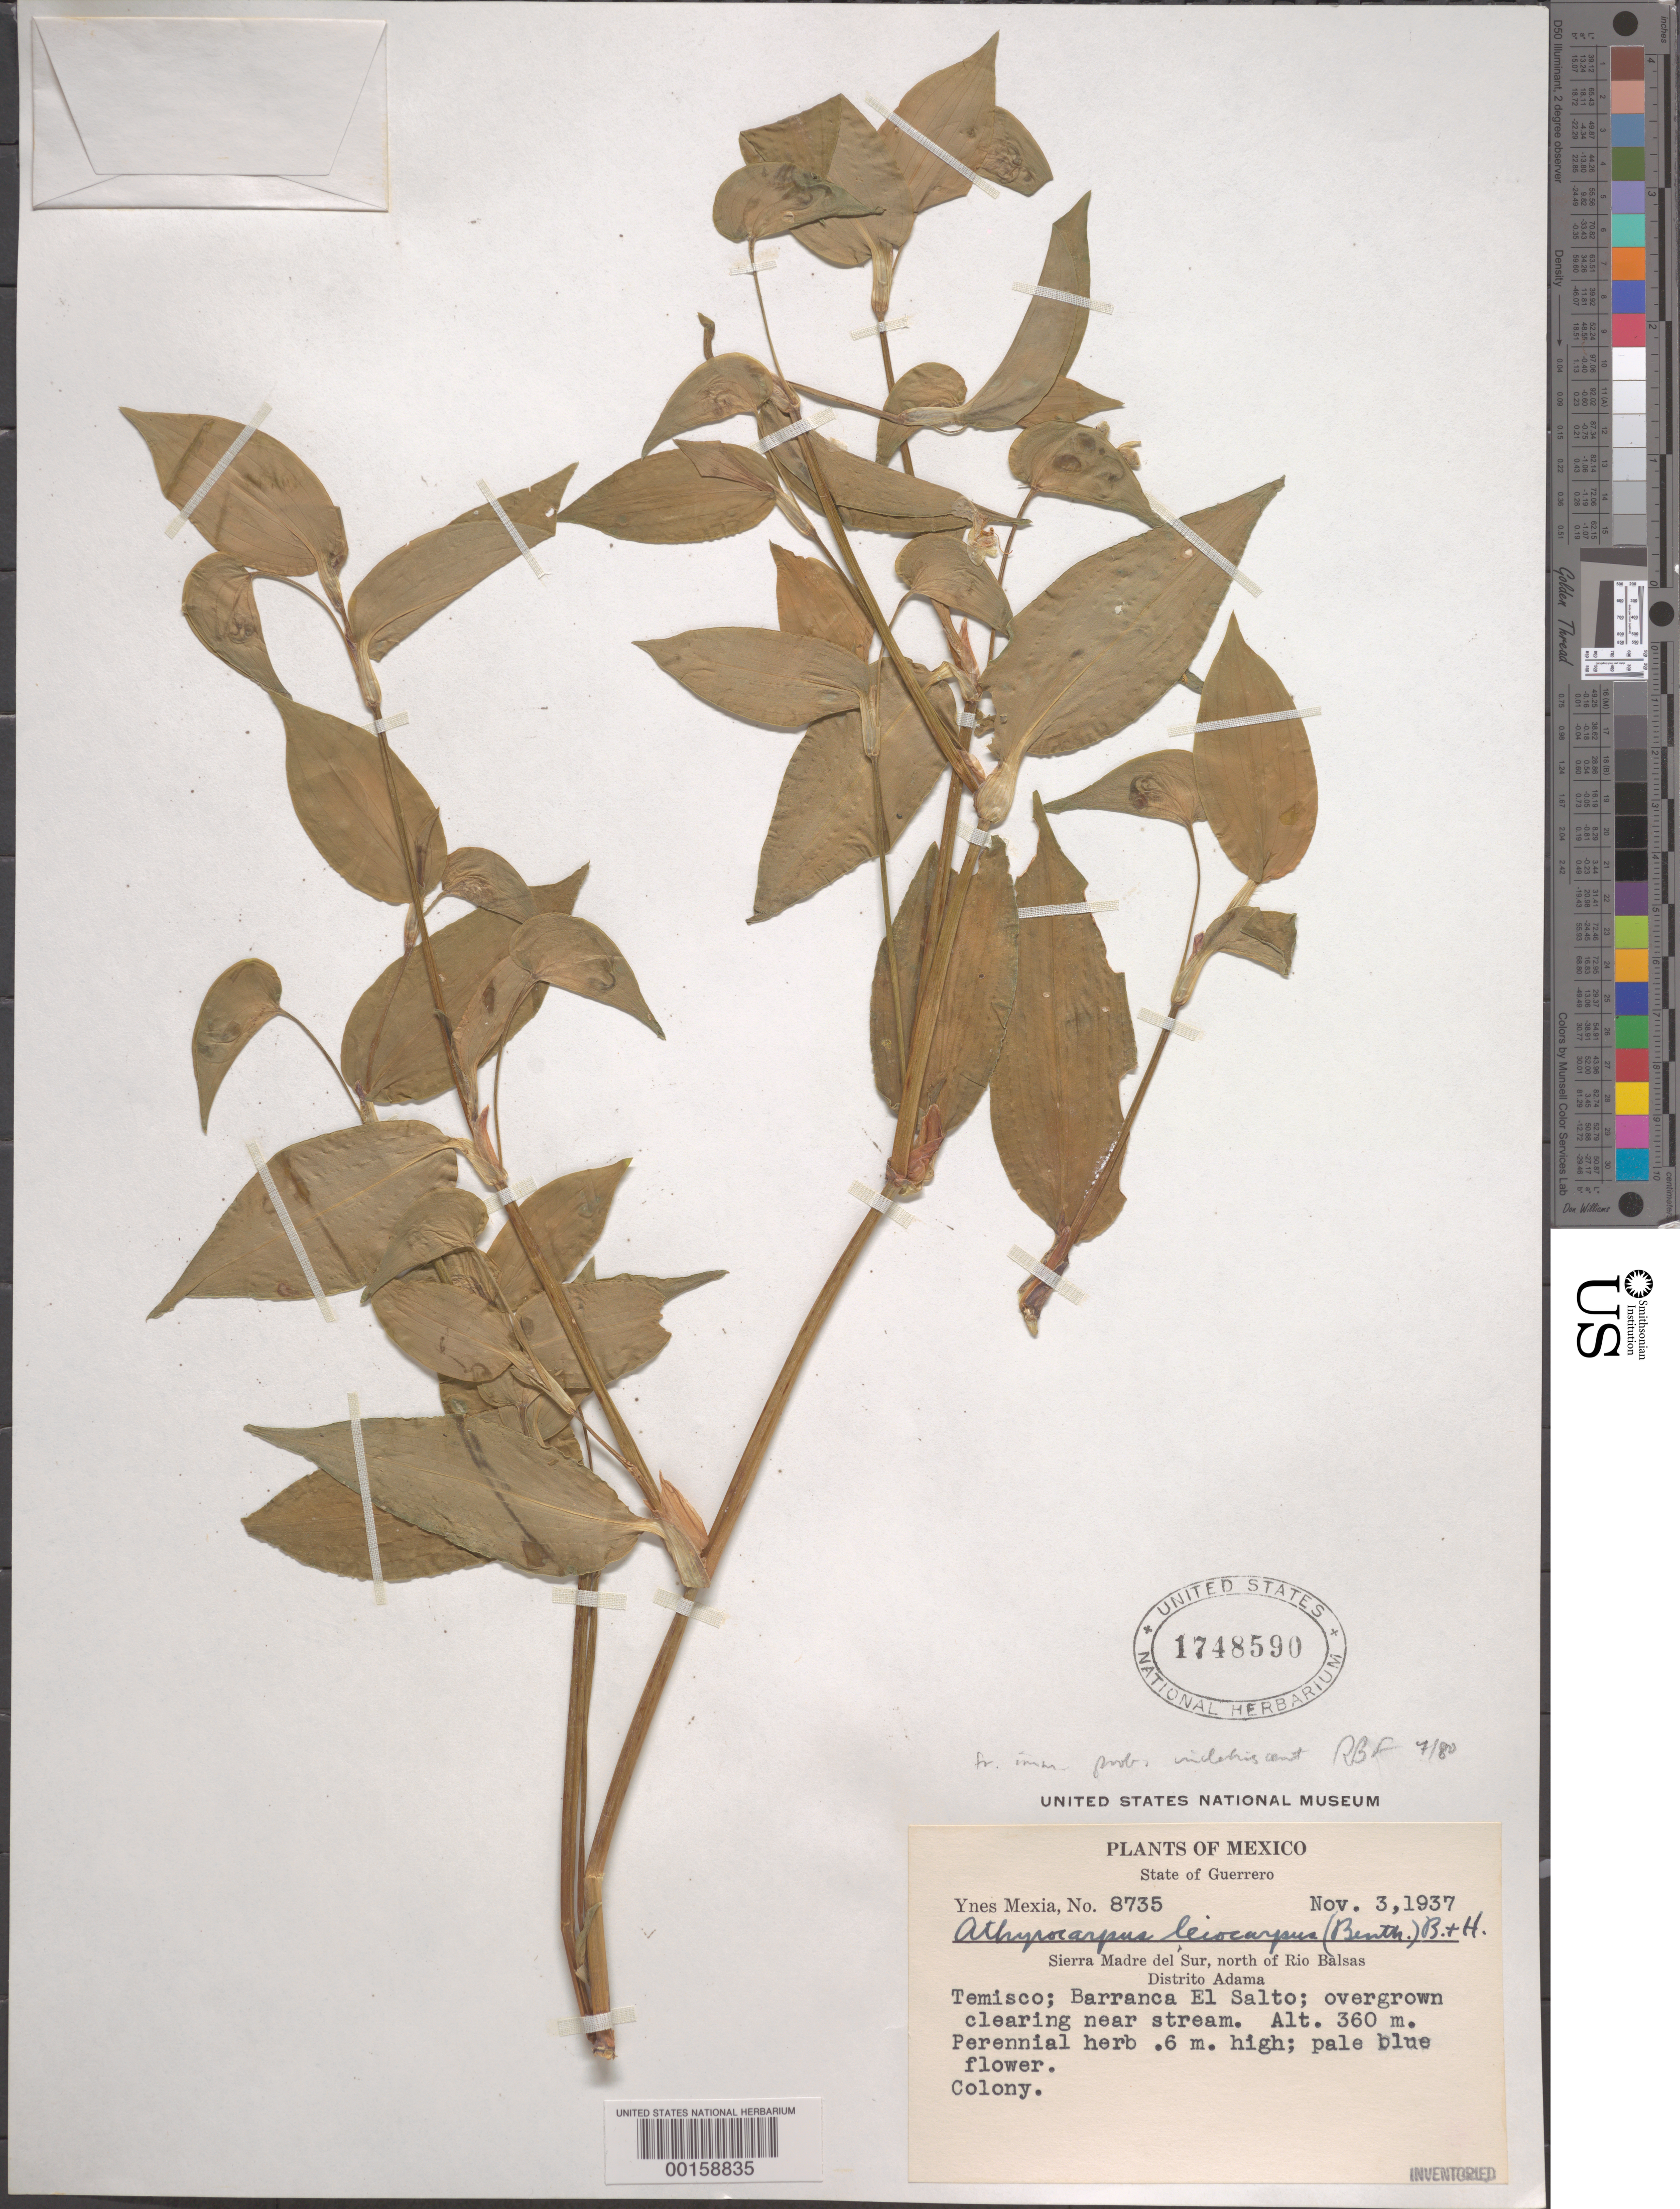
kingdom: Plantae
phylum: Tracheophyta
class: Liliopsida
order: Commelinales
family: Commelinaceae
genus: Commelina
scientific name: Commelina leiocarpa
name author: Benth.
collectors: Y. Mexia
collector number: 8735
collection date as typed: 03 Nov 1937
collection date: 1937-11-03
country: Mexico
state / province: Guerrero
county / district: Adama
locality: Temisco, Barranca del Salto, N of Rio Balsas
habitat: Overgrown clearing near stream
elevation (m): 360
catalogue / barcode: US 1748590